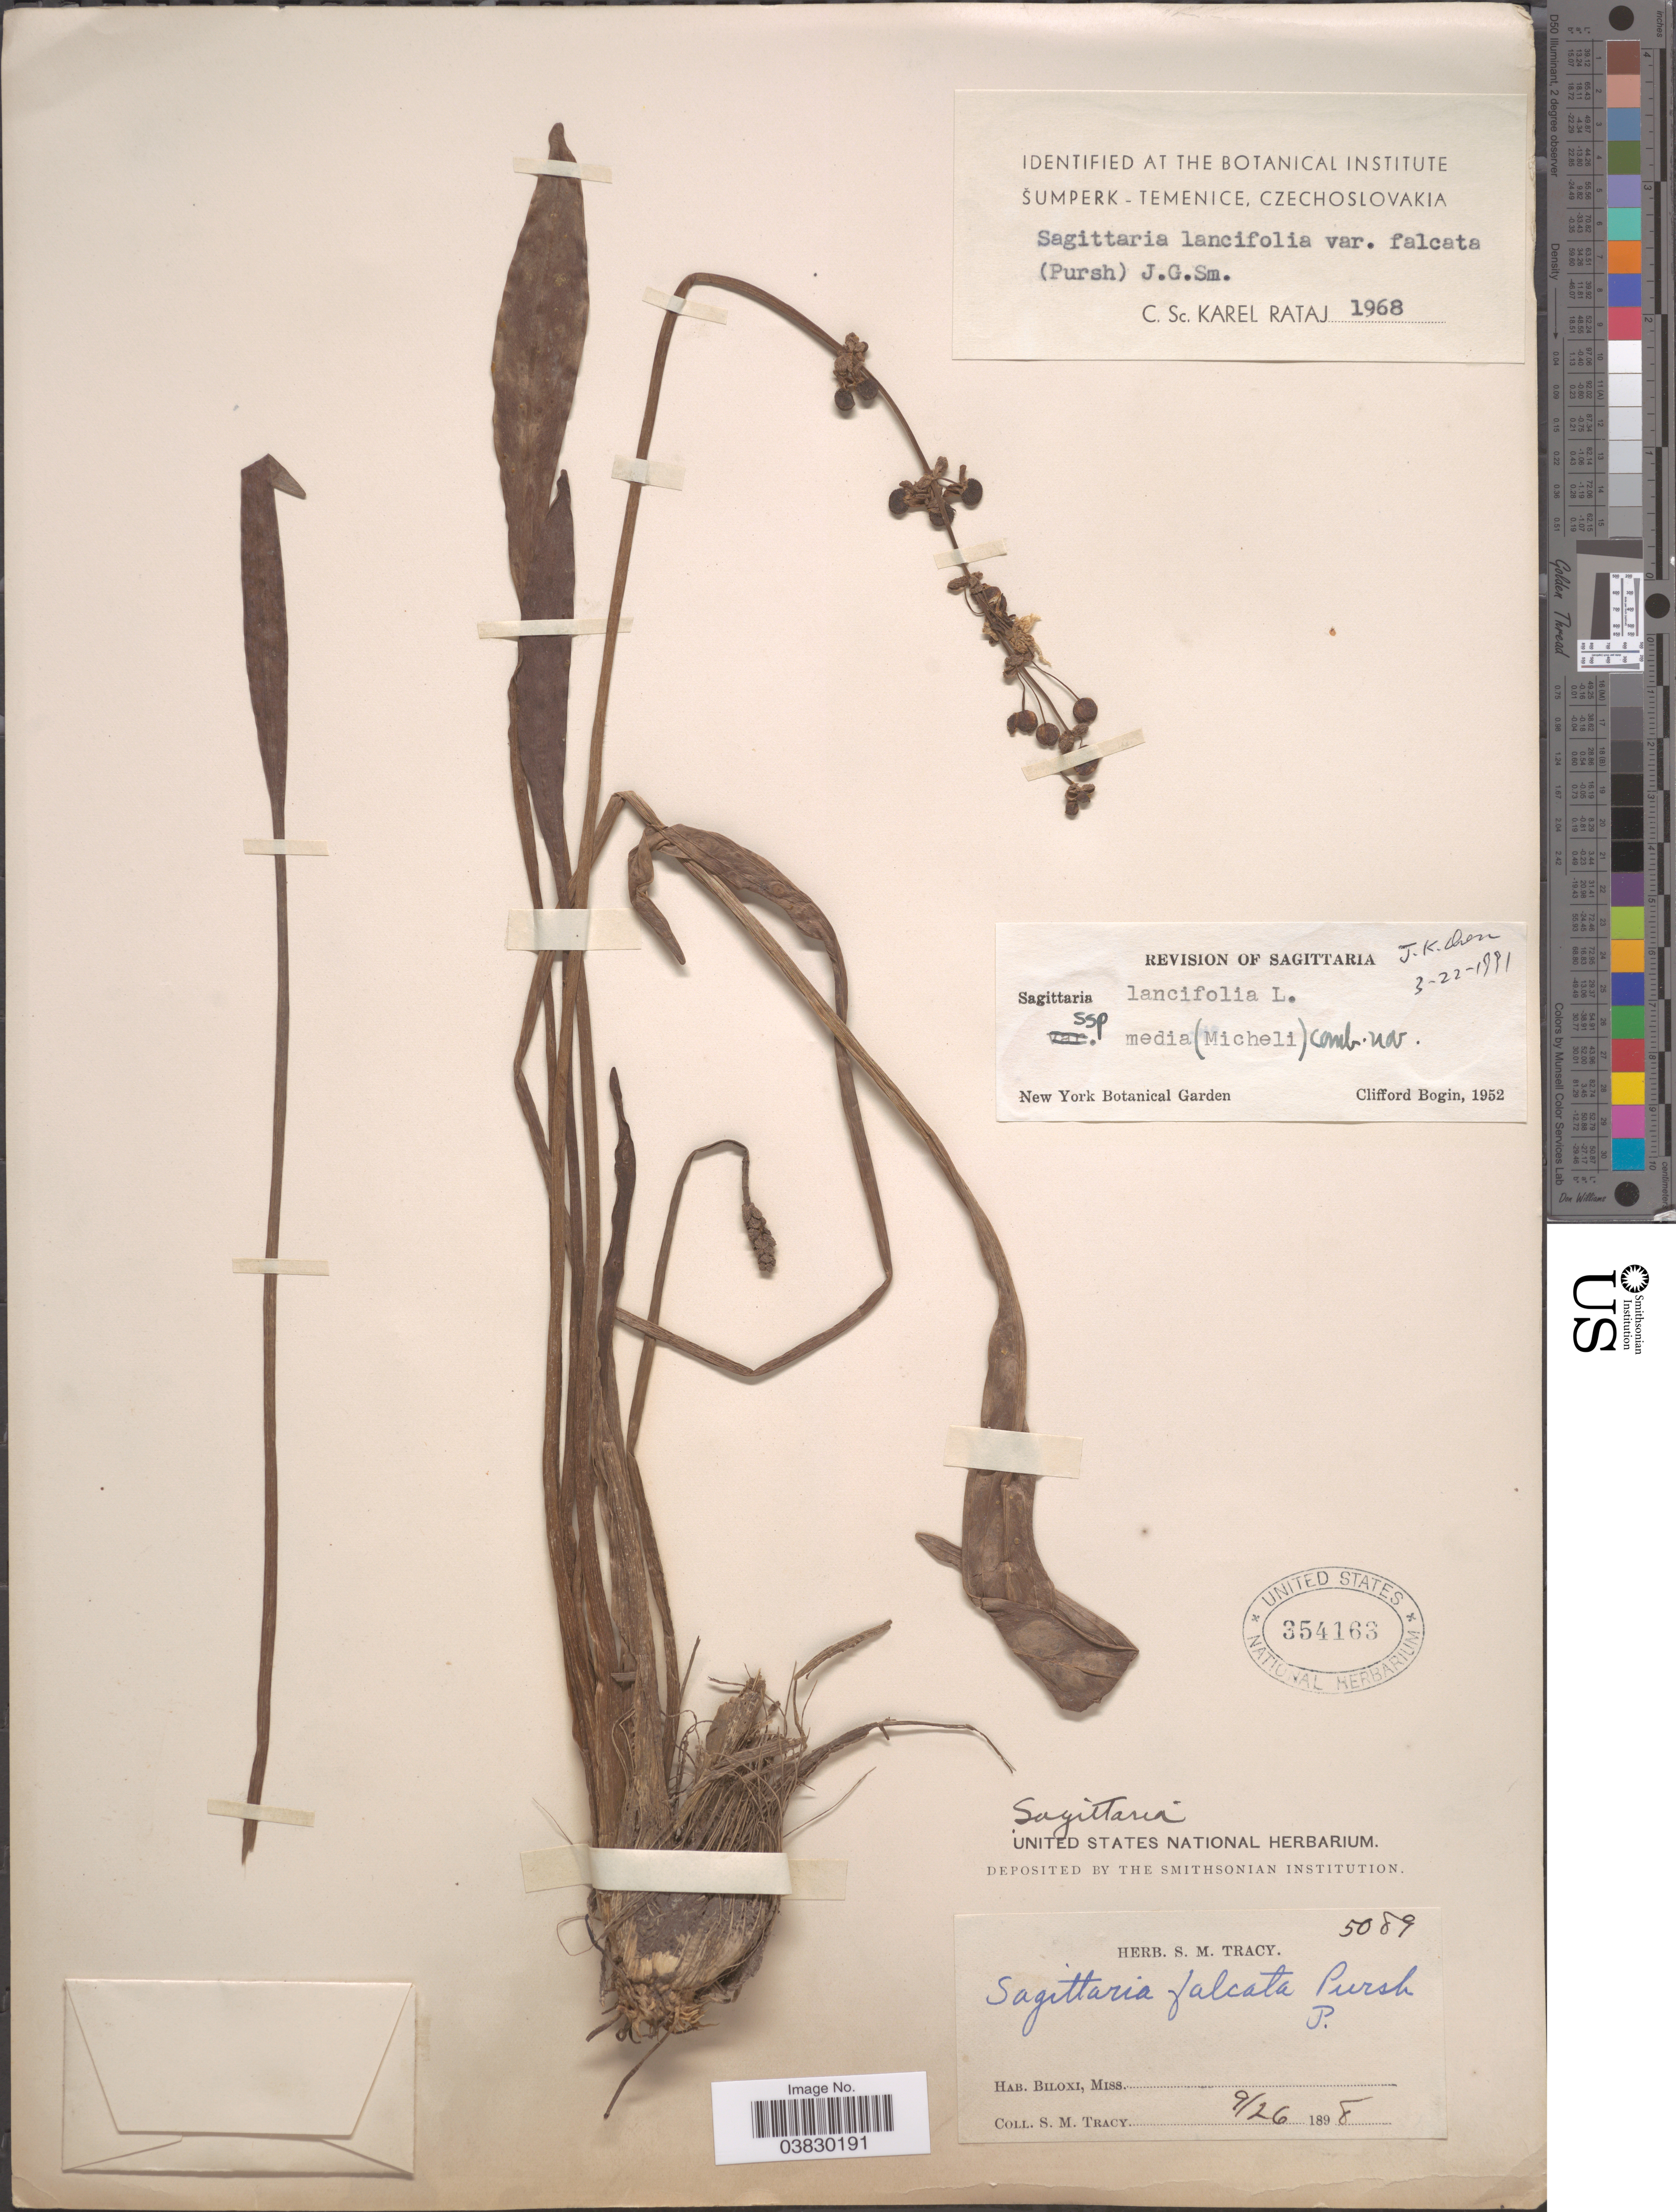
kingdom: Plantae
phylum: Tracheophyta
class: Liliopsida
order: Alismatales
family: Alismataceae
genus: Sagittaria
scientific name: Sagittaria lancifolia subsp. media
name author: (Micheli) Bogin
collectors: S. M. Tracy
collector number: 5089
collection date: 1898-09-26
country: United States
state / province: Mississippi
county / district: Harrison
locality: Biloxi.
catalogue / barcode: US 364163